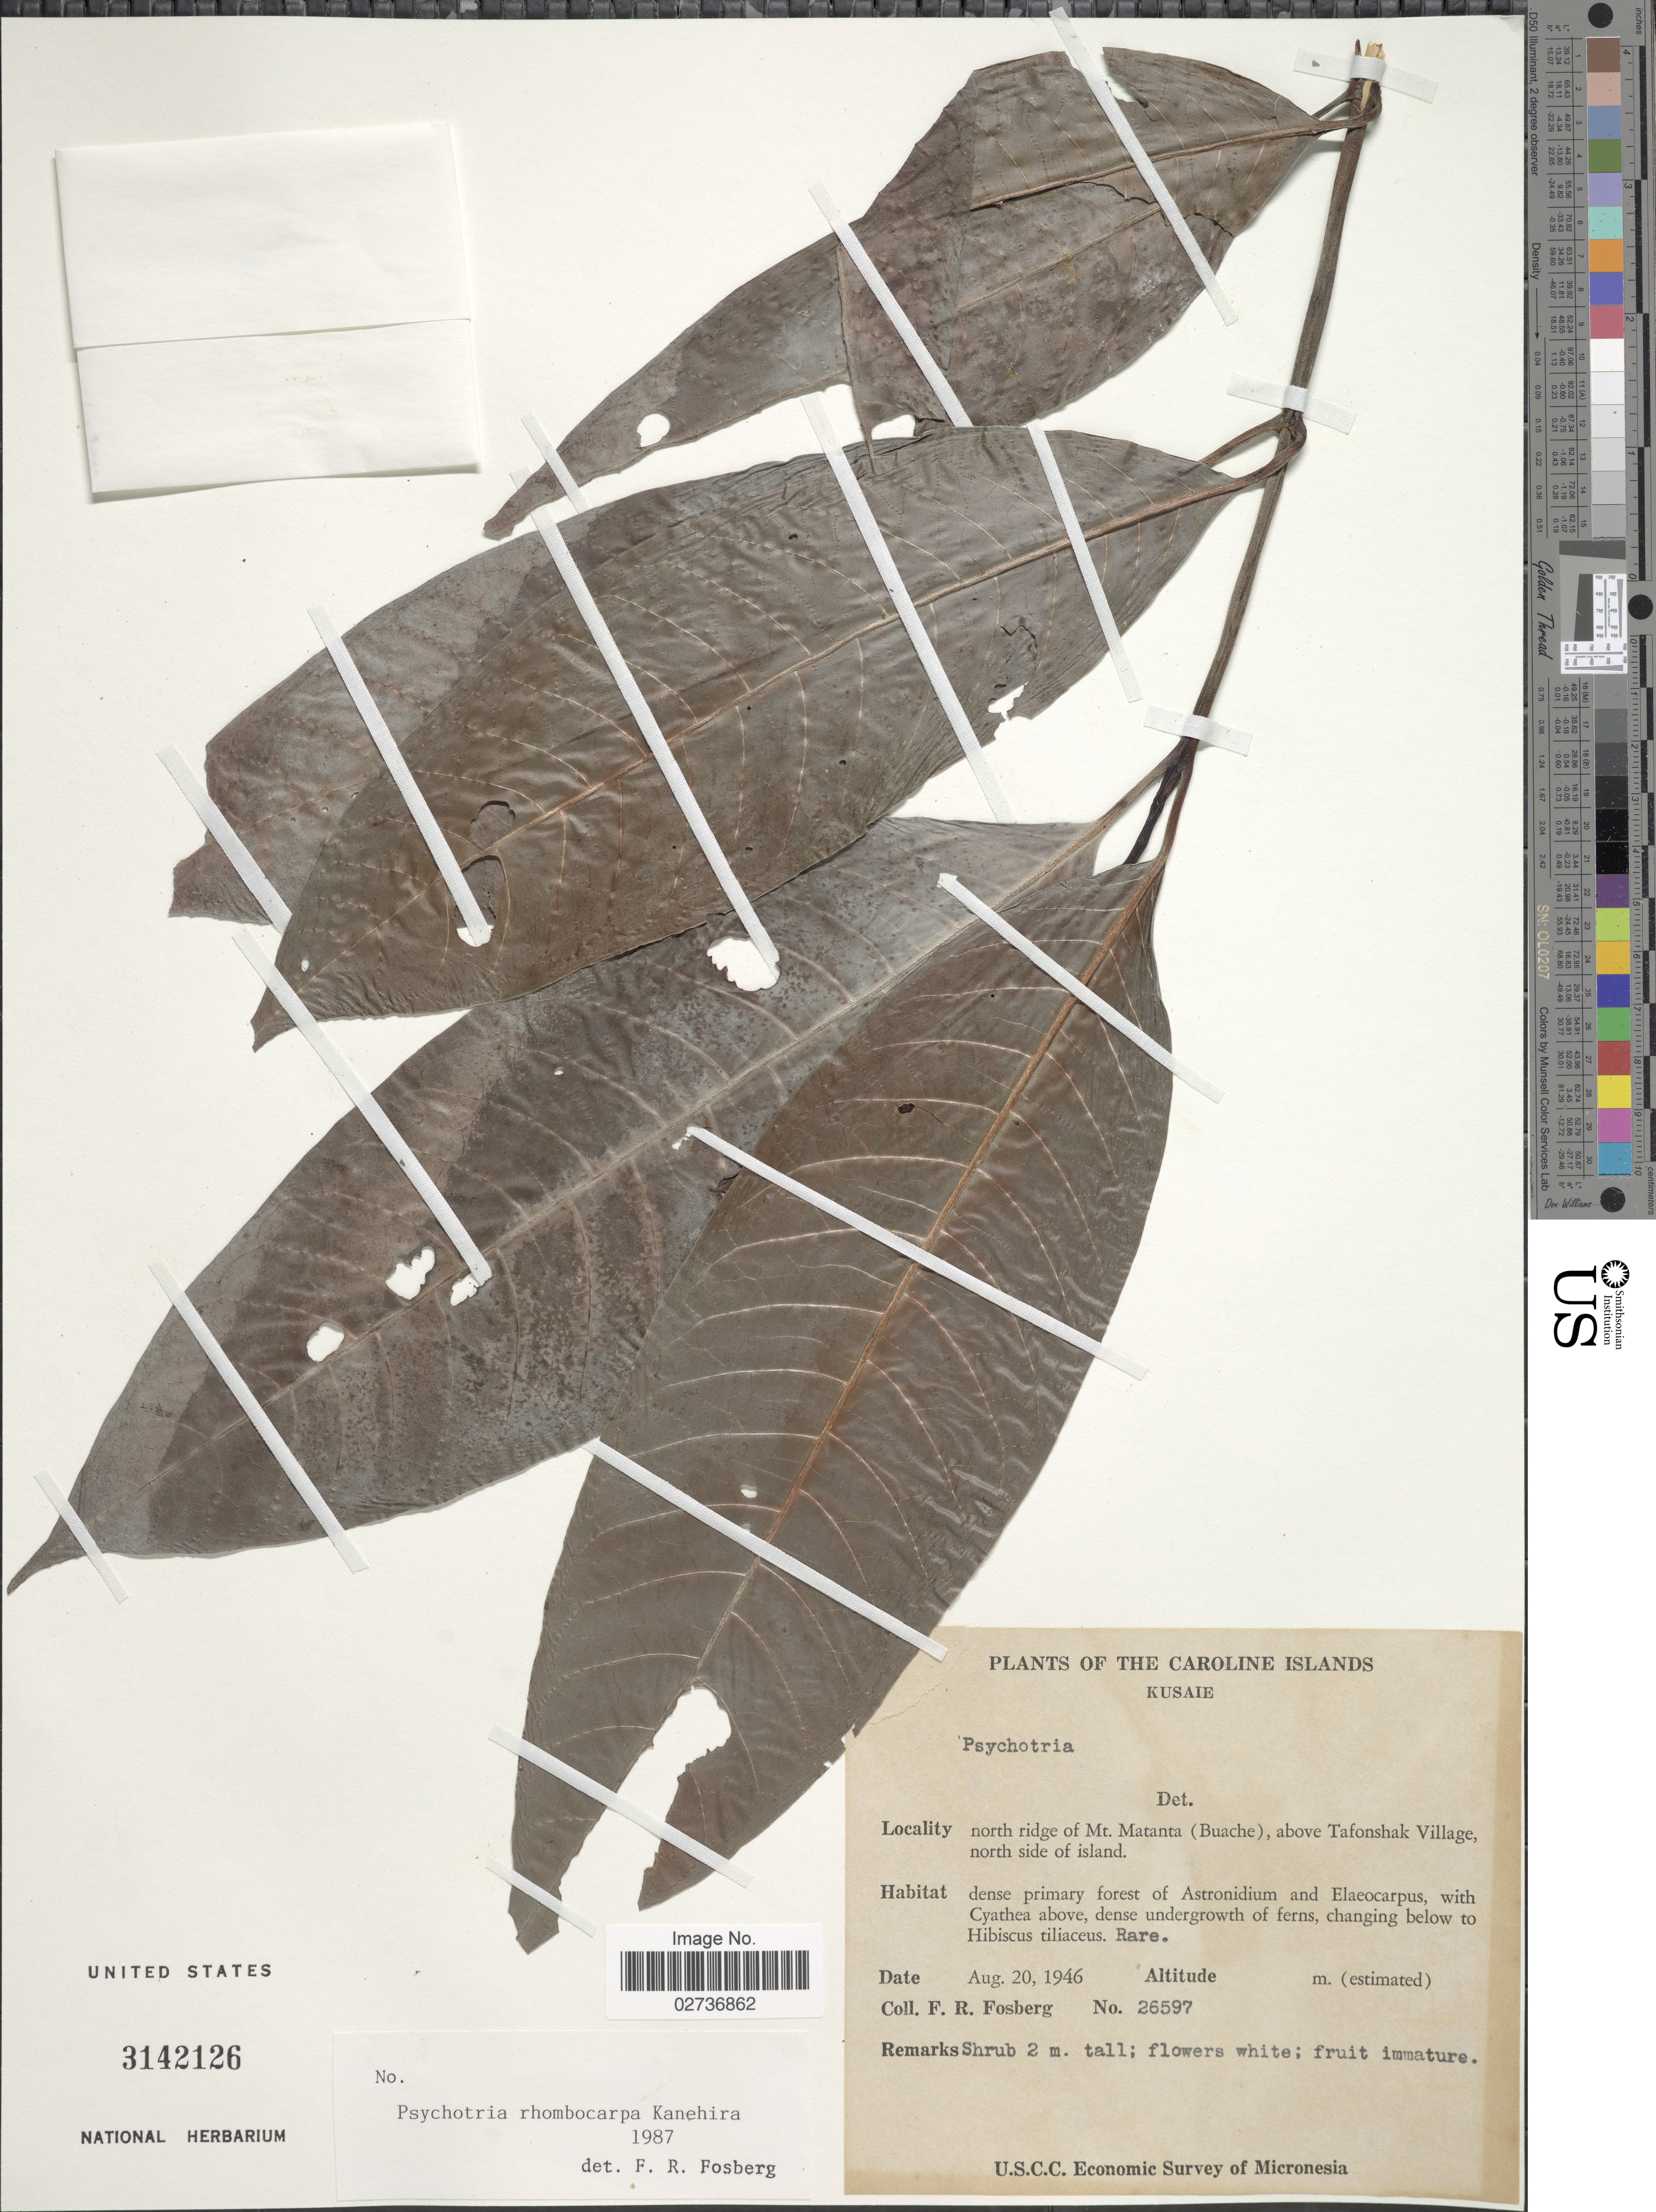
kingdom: Plantae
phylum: Tracheophyta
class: Magnoliopsida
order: Gentianales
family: Rubiaceae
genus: Psychotria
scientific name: Psychotria rhombocarpa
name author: Kaneh.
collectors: F. R. Fosberg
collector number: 26597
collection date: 1946-08-20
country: Micronesia, Federated States of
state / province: Kosrae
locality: Caroline Islands. Kusaie. North ridge of Mt. Matanta (Buache), above Tafonshak Village, north side of island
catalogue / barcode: US 3142126